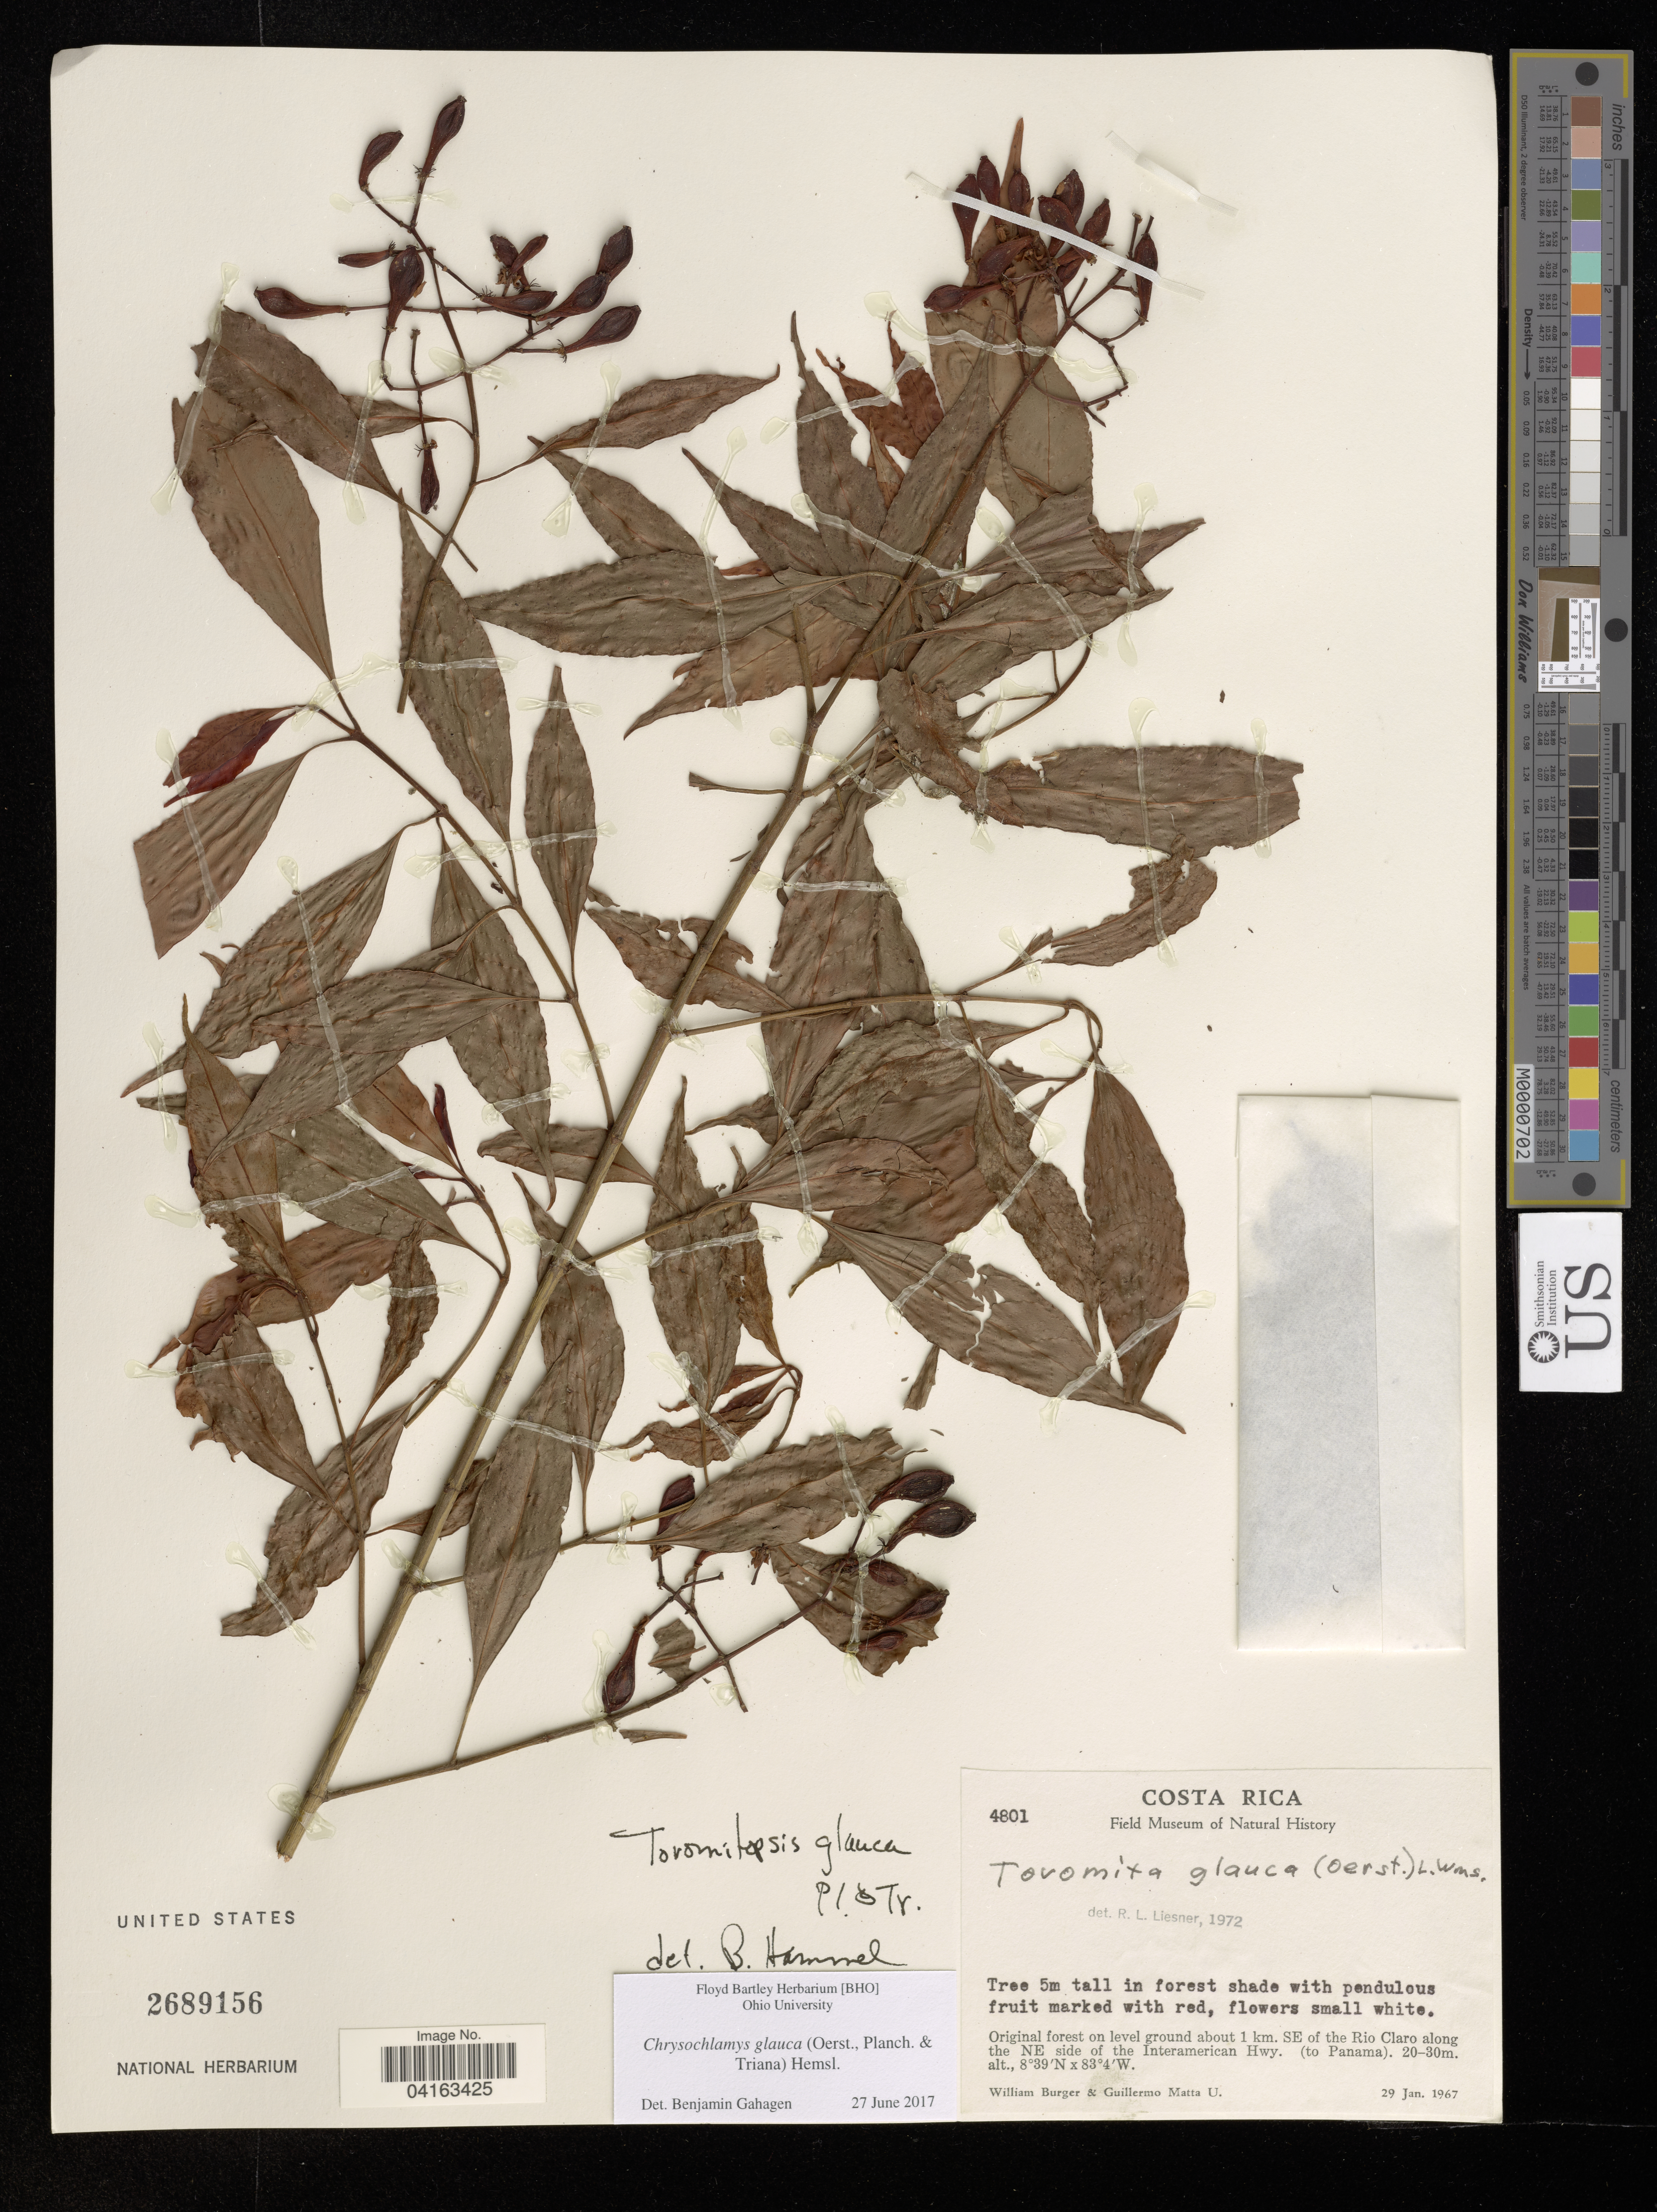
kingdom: Plantae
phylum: Tracheophyta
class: Magnoliopsida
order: Malpighiales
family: Clusiaceae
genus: Tovomitopsis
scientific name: Tovomitopsis glauca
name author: Oerst. et al.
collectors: W. Burger & M. Guillermo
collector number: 4801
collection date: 1967-01-29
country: Costa Rica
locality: Original forest on level ground about 1 km. SE of the Rio Claro along the NE side of the Interamerican Hwy. (to Panama).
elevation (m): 20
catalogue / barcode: US 2689156